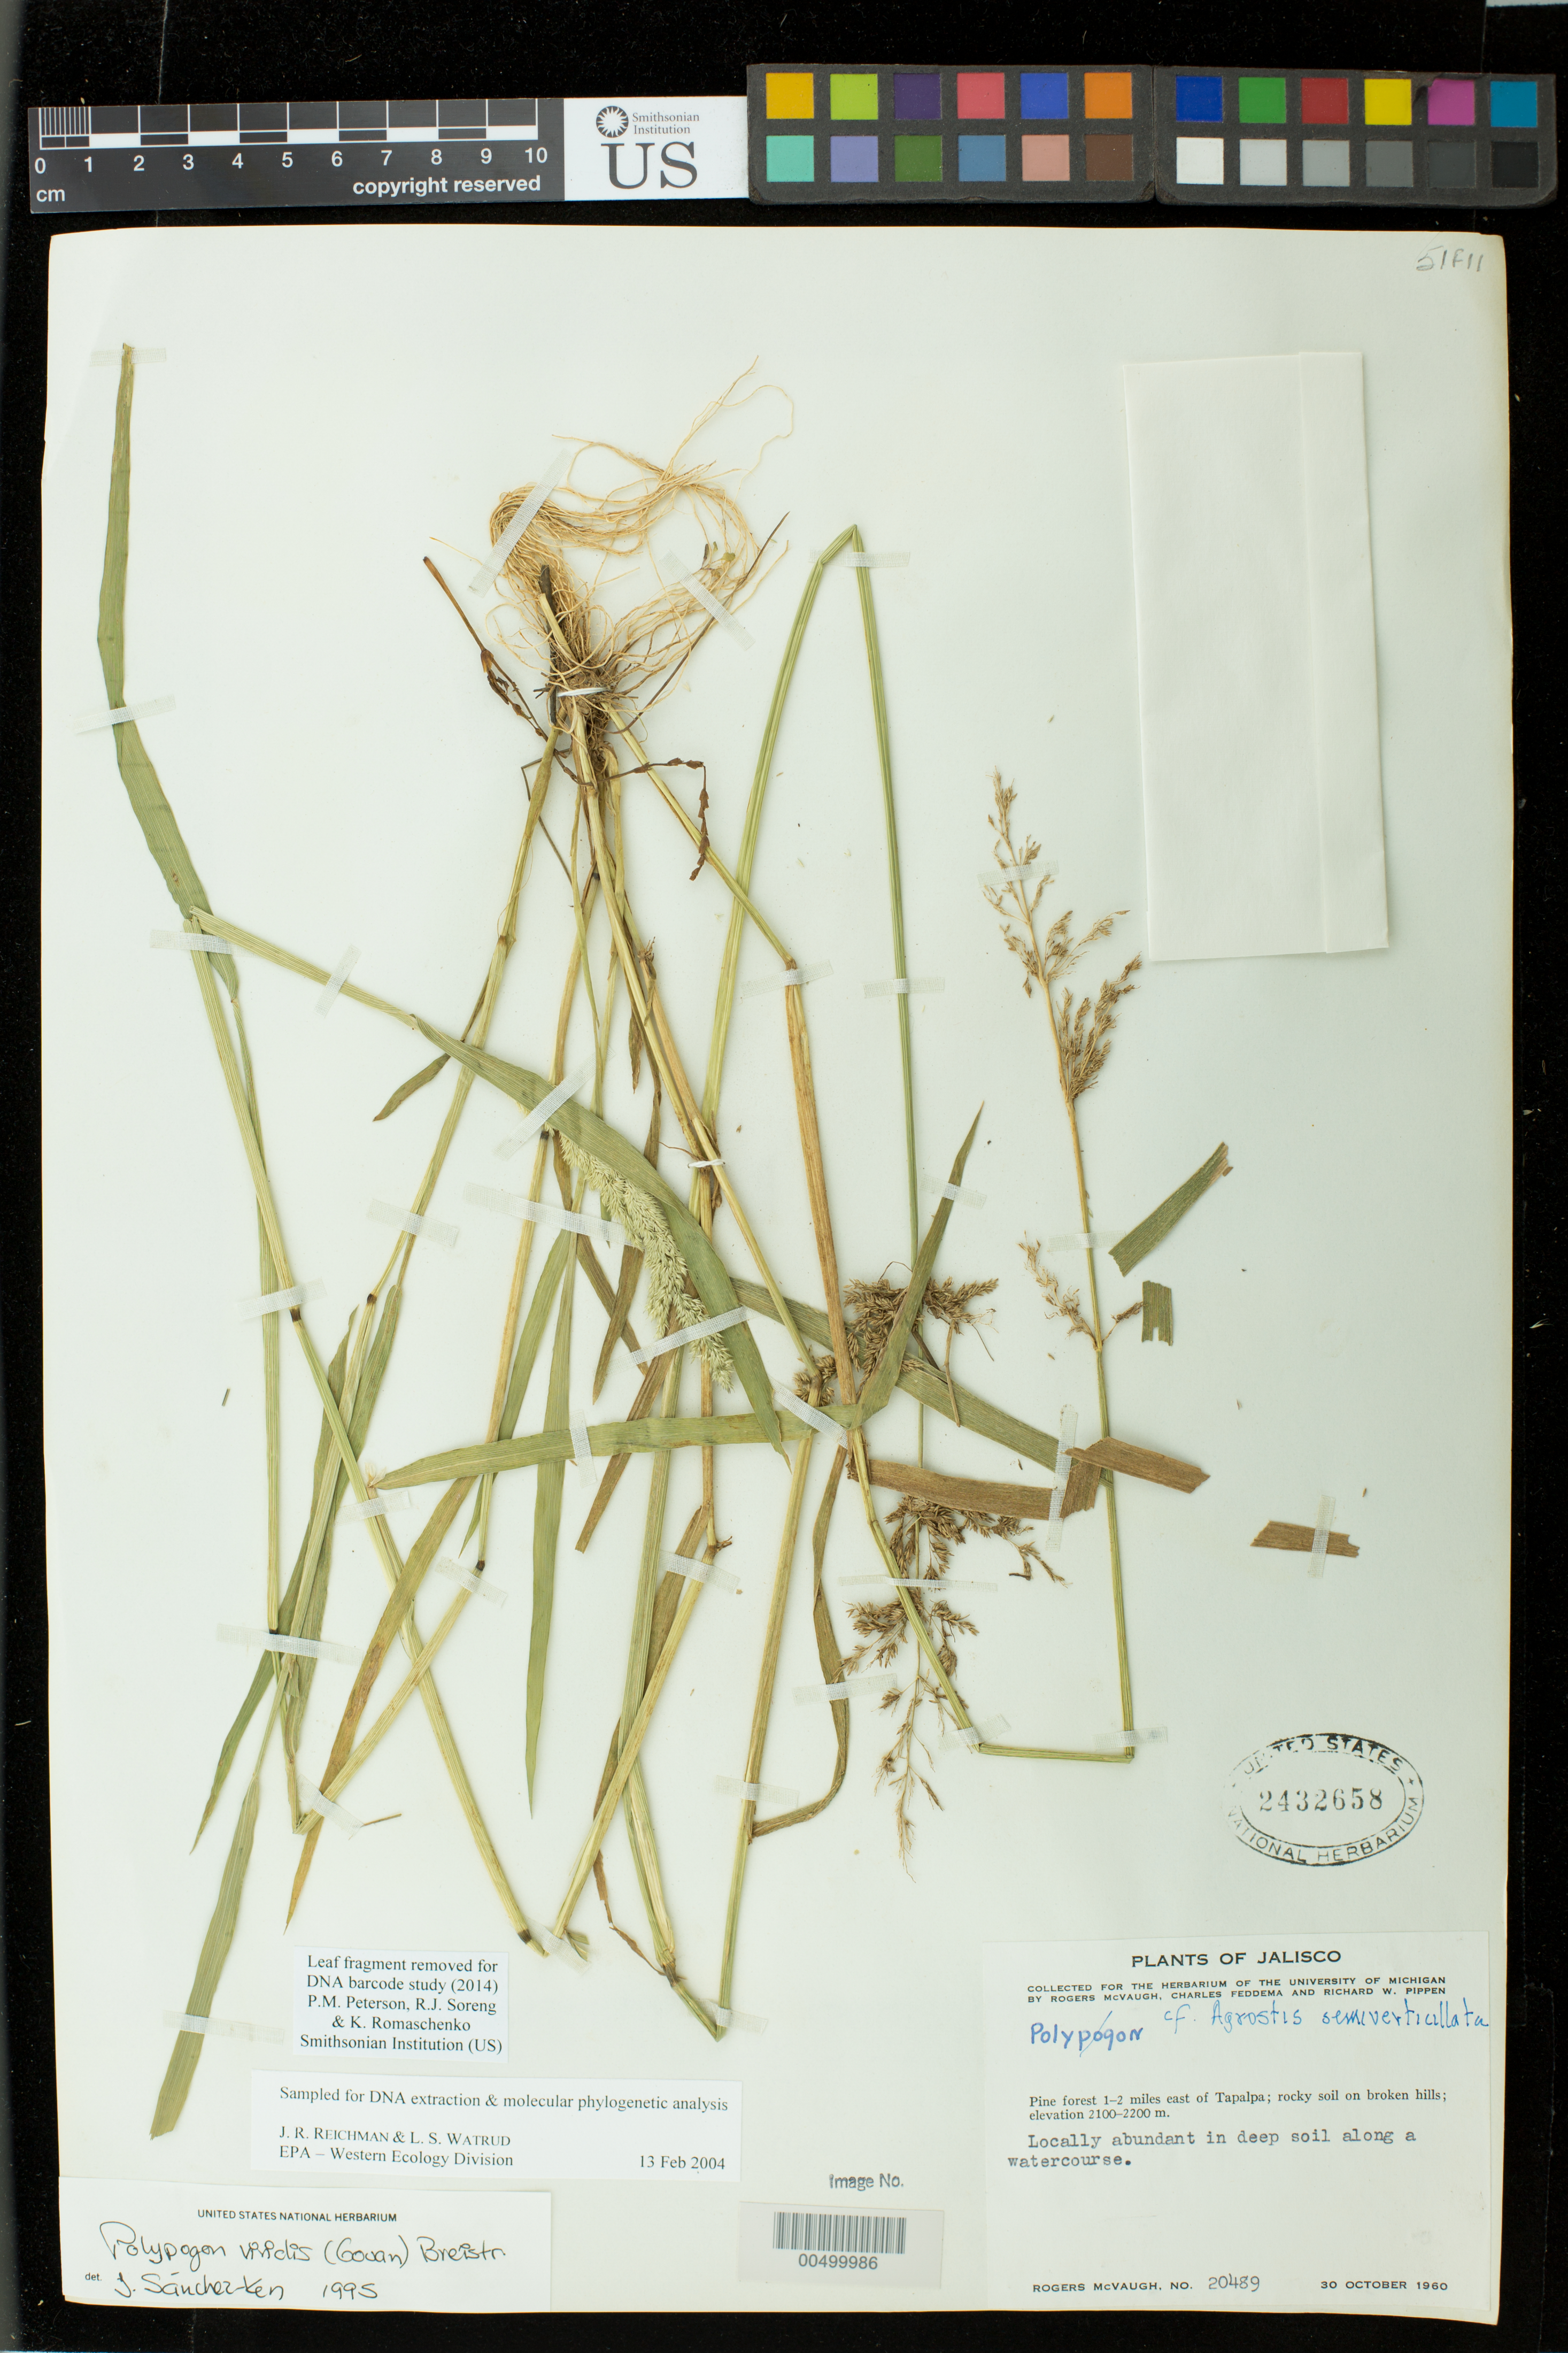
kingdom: Plantae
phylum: Tracheophyta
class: Liliopsida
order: Poales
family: Poaceae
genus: Polypogon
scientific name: Polypogon viridis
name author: (Gouan) Breistroffer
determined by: Sánchez-Ken, J. G.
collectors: R. McVaugh, C. Feddema & R. W. Pippen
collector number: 20489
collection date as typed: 30 Oct 1960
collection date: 1960-10-30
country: Mexico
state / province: Jalisco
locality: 1-2 mi E of Tapalpa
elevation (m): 2100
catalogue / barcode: US 2432658